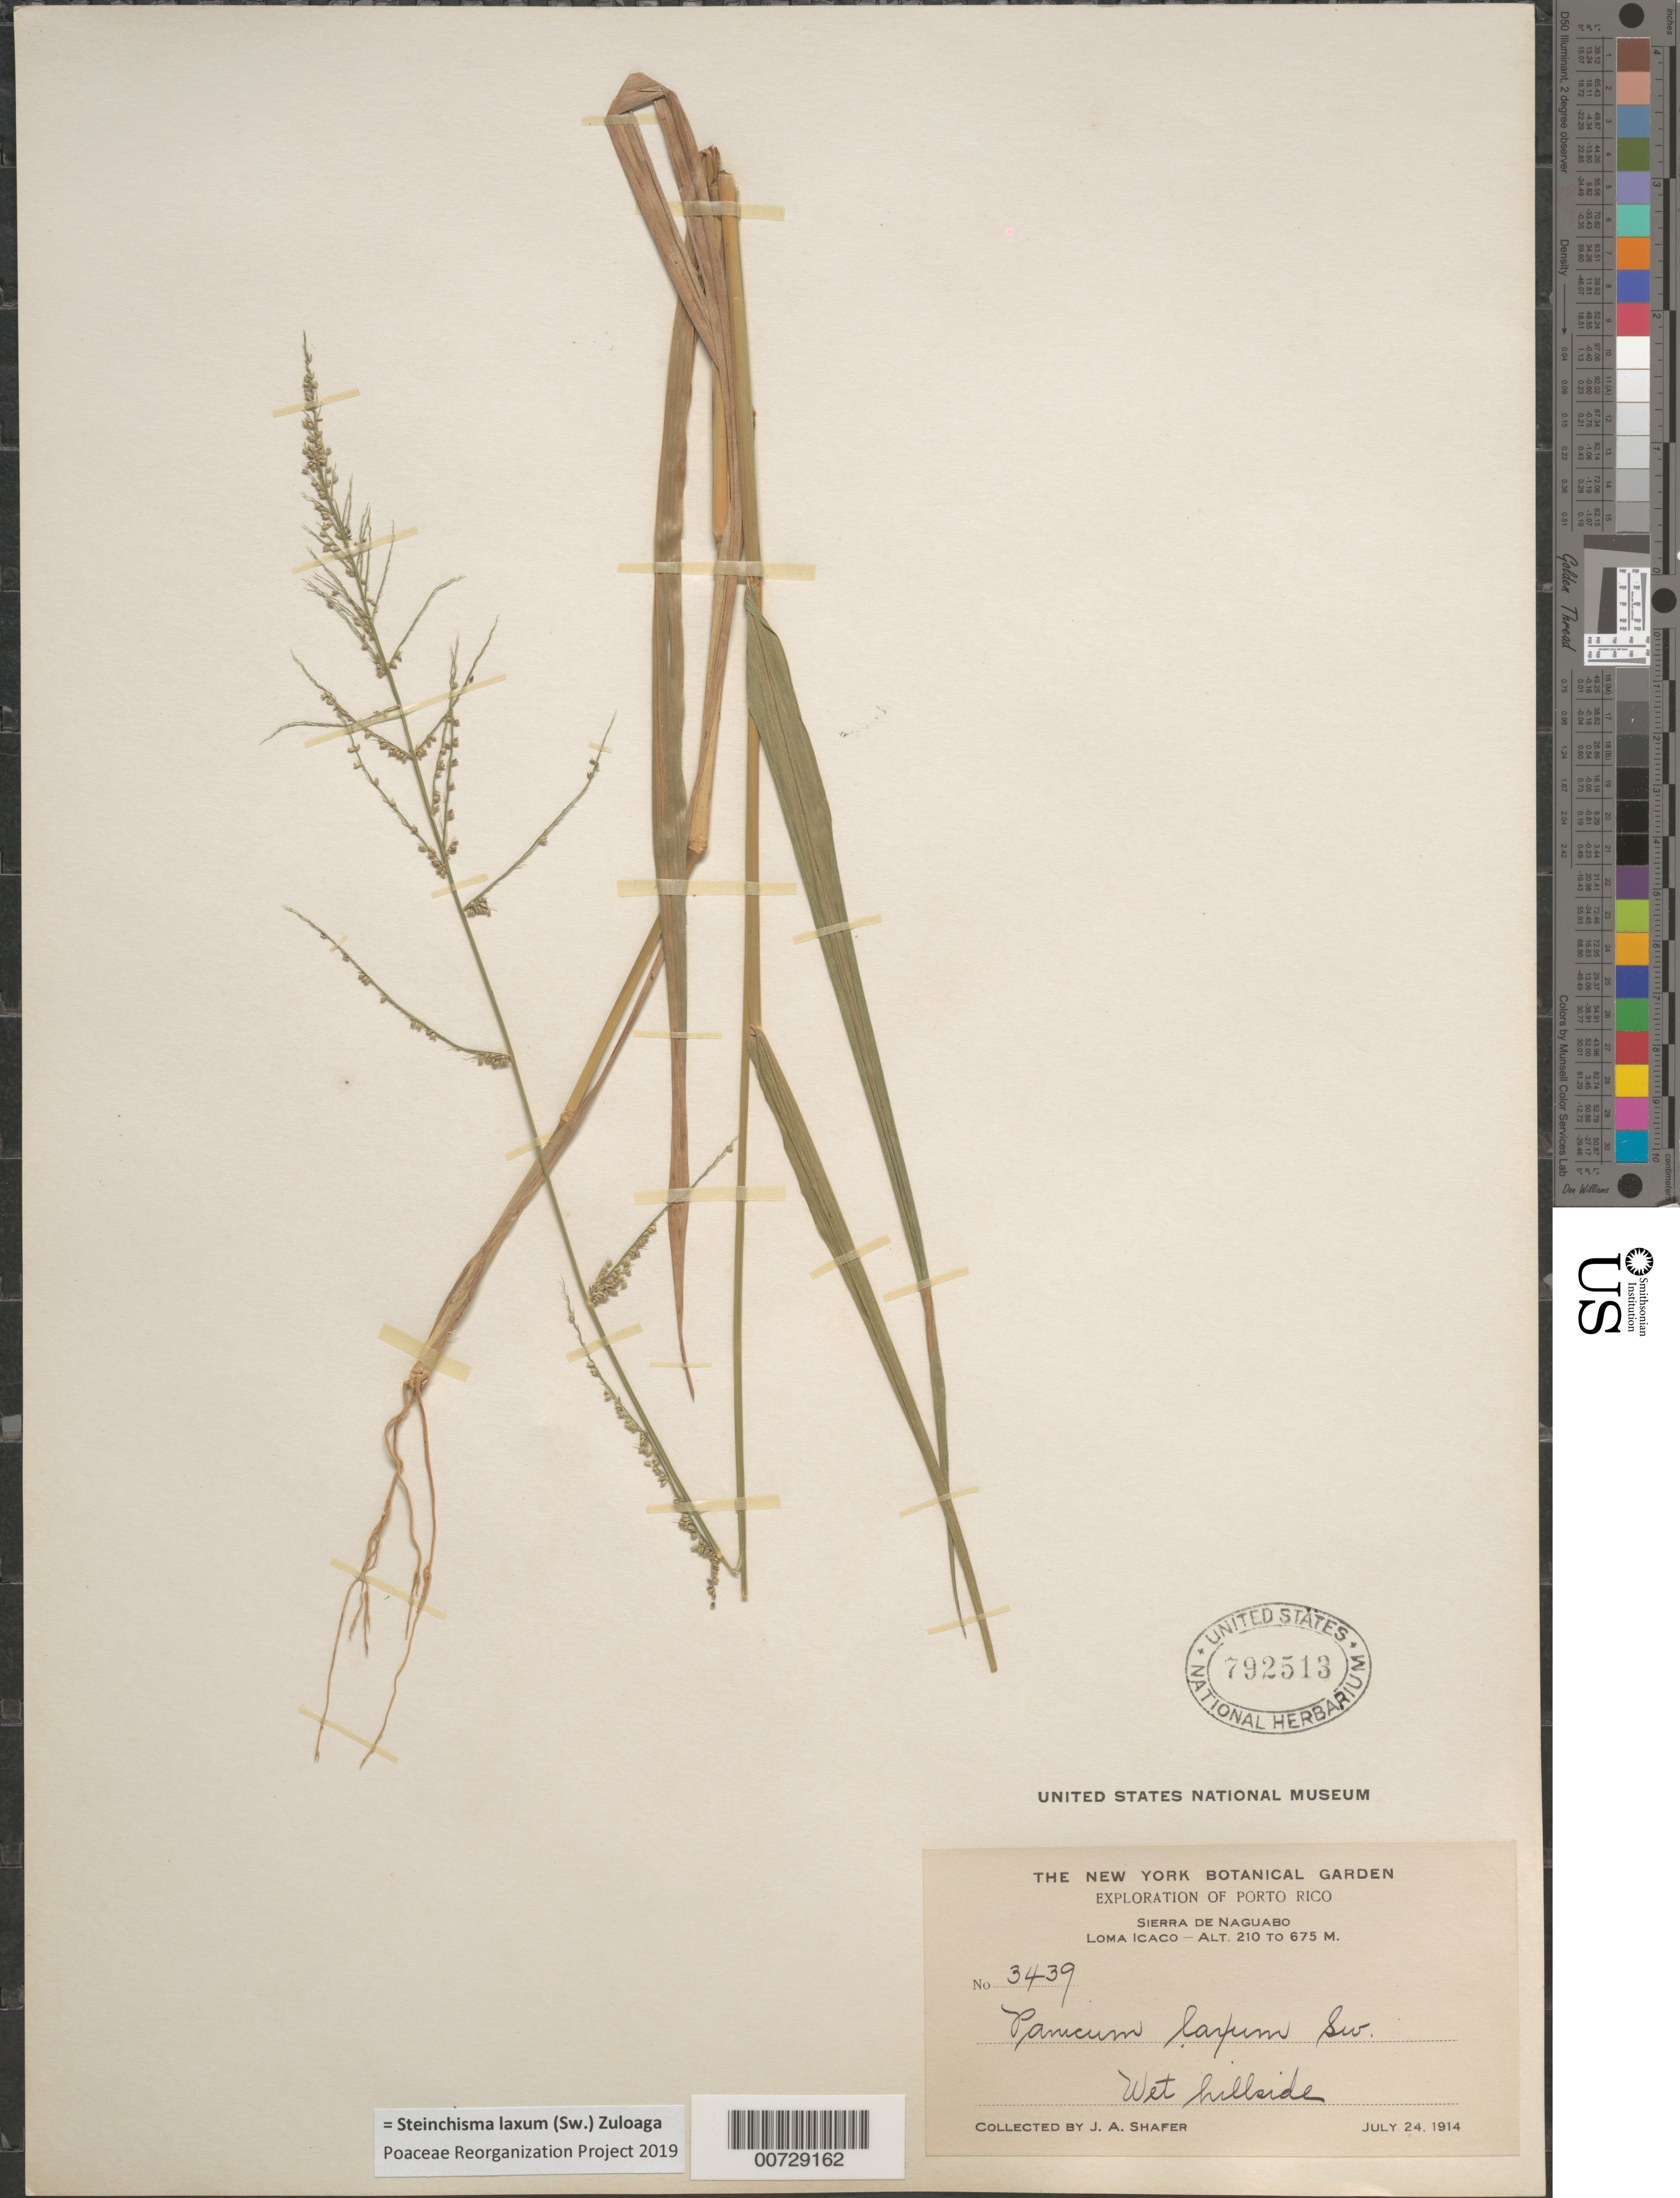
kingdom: Plantae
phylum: Tracheophyta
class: Liliopsida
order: Poales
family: Poaceae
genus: Steinchisma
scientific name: Steinchisma laxum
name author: (Sw.) Zuloaga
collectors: J. A. Shafer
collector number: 3439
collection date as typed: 24 Jul 1914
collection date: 1914-07-24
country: Puerto Rico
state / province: Naguabo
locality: Sierra de Naguabo: Loma Icaco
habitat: Wet hillside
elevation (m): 210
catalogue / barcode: US 792513